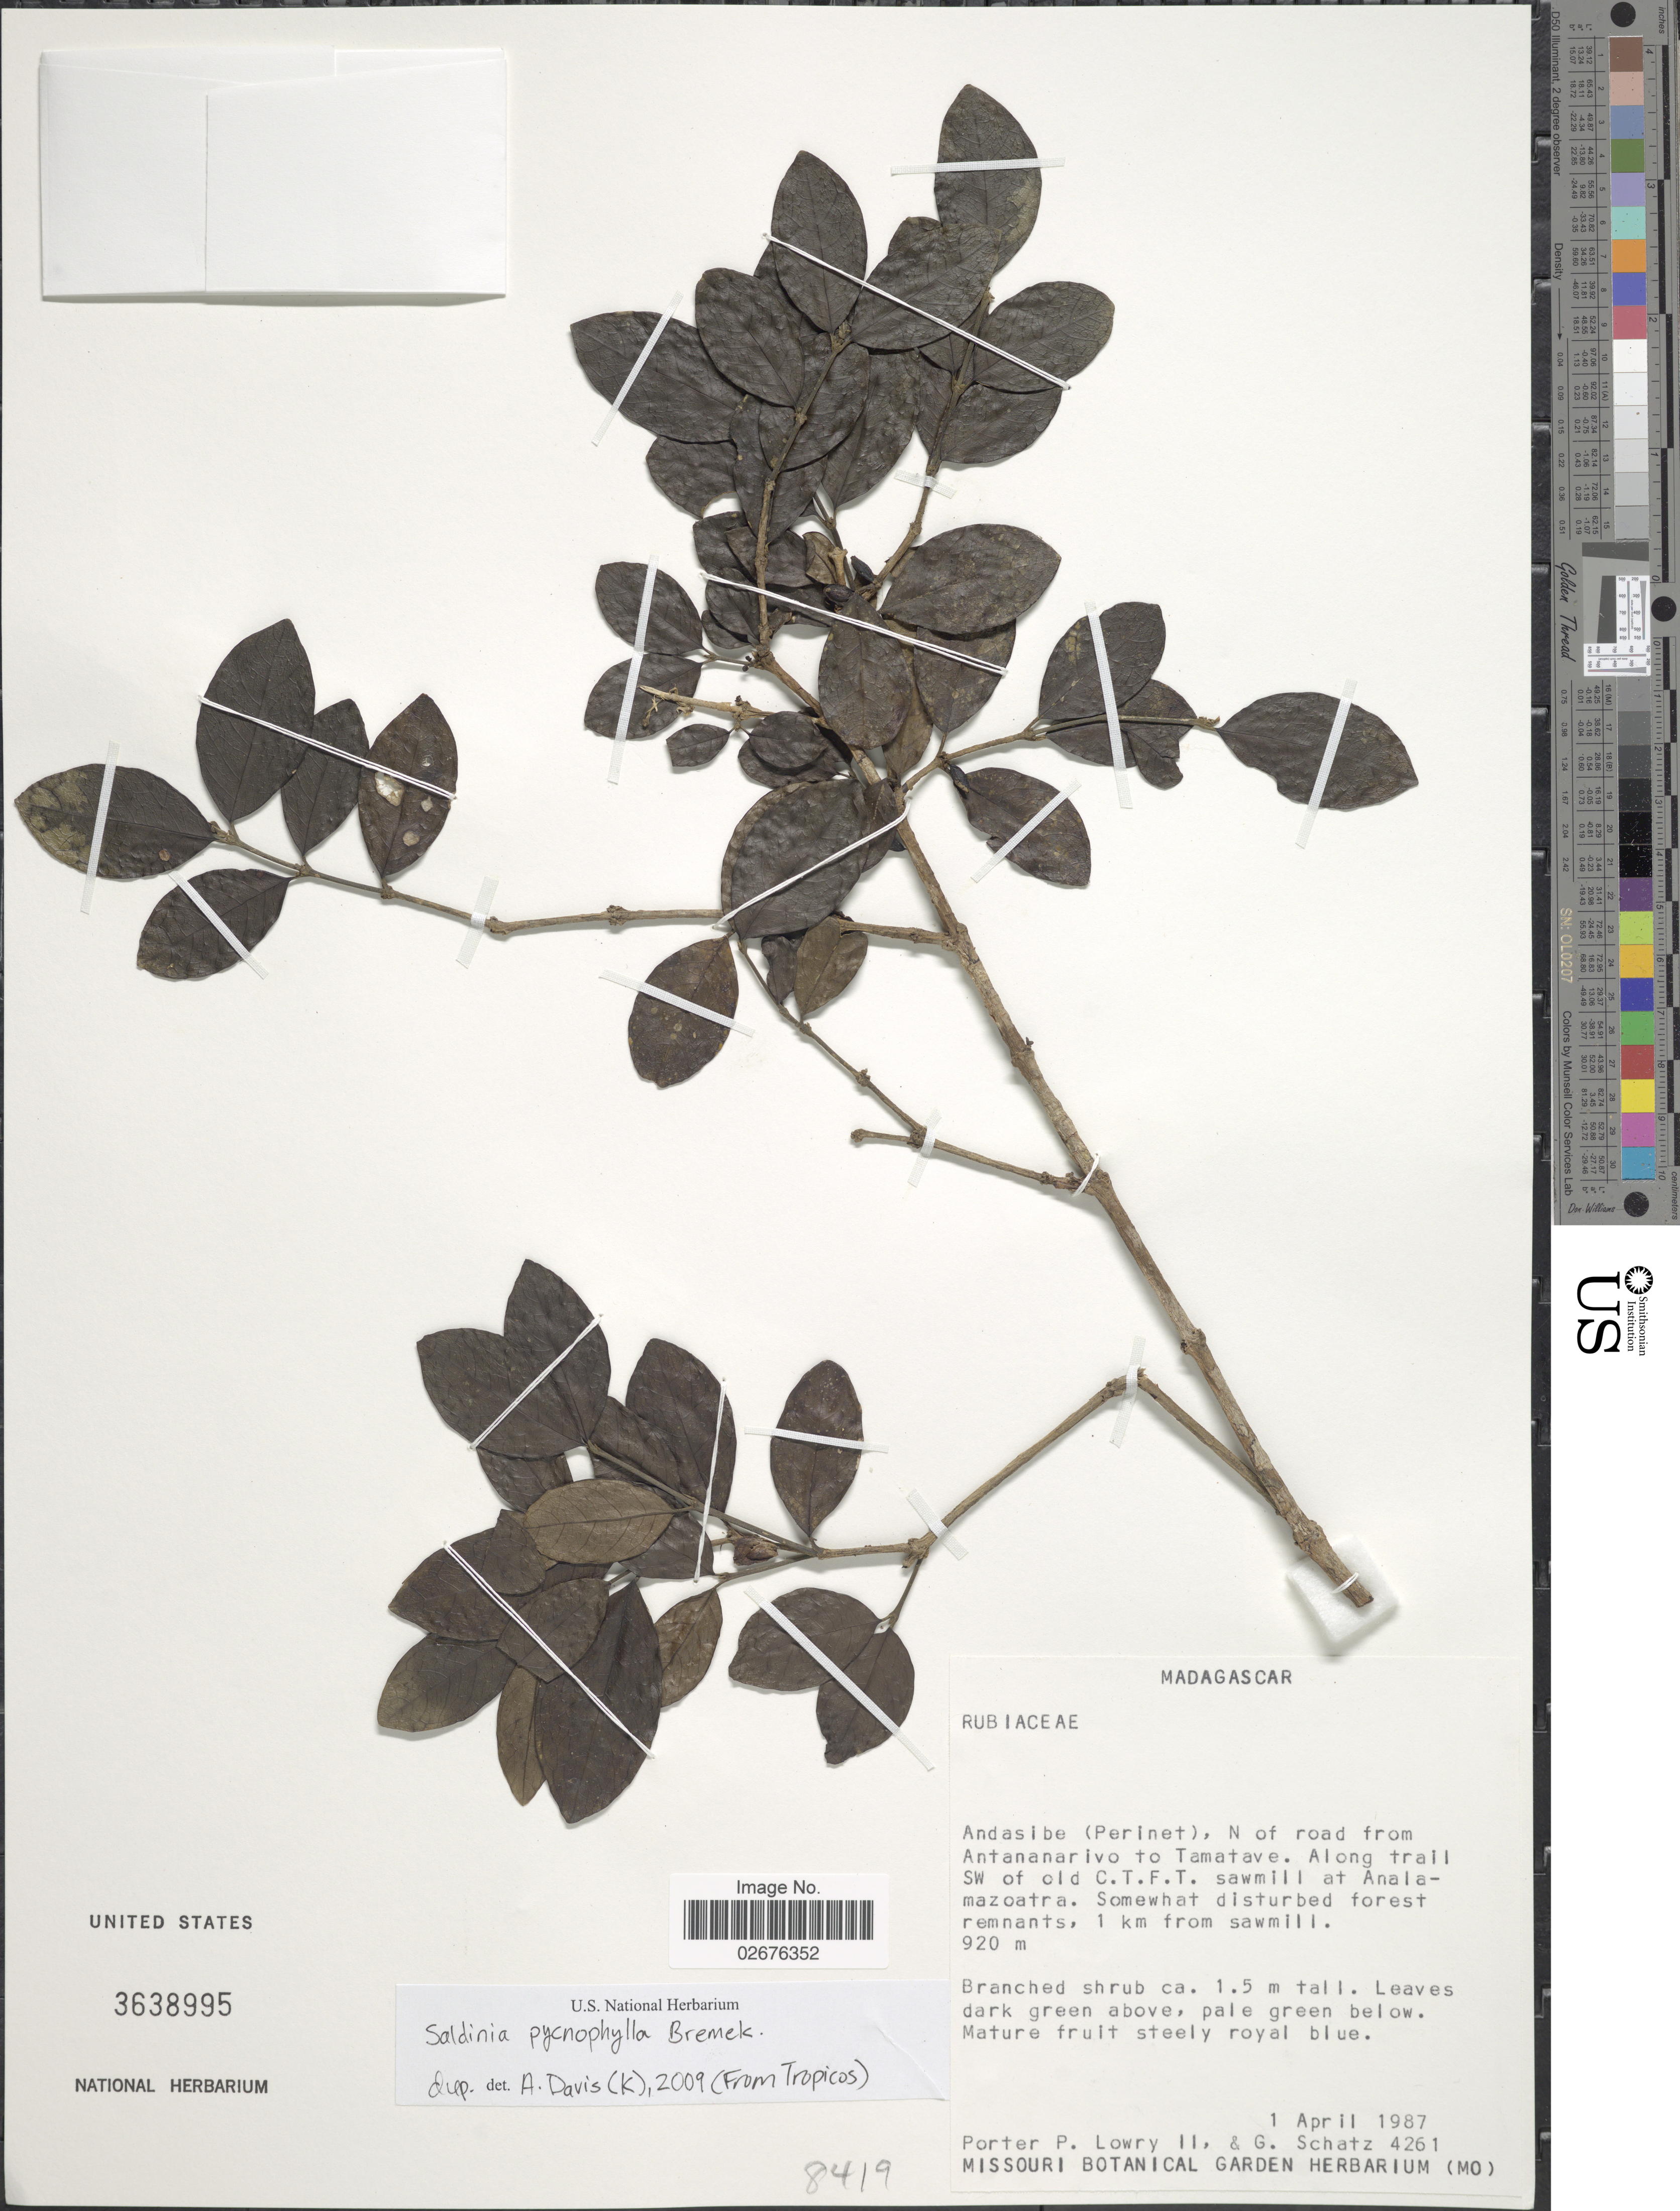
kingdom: Plantae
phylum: Tracheophyta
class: Magnoliopsida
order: Gentianales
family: Rubiaceae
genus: Saldinia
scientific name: Saldinia pycnophylla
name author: Bremek.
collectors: P. P. Lowry & G. C. Schatz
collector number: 4261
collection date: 1987-04-01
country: Madagascar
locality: Andasibe (Perinet), N of road from Antananarivo to Tamatave. Along trail SW of old C.T.F.T. sawmill at Analamazoatra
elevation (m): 920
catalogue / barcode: US 3638995